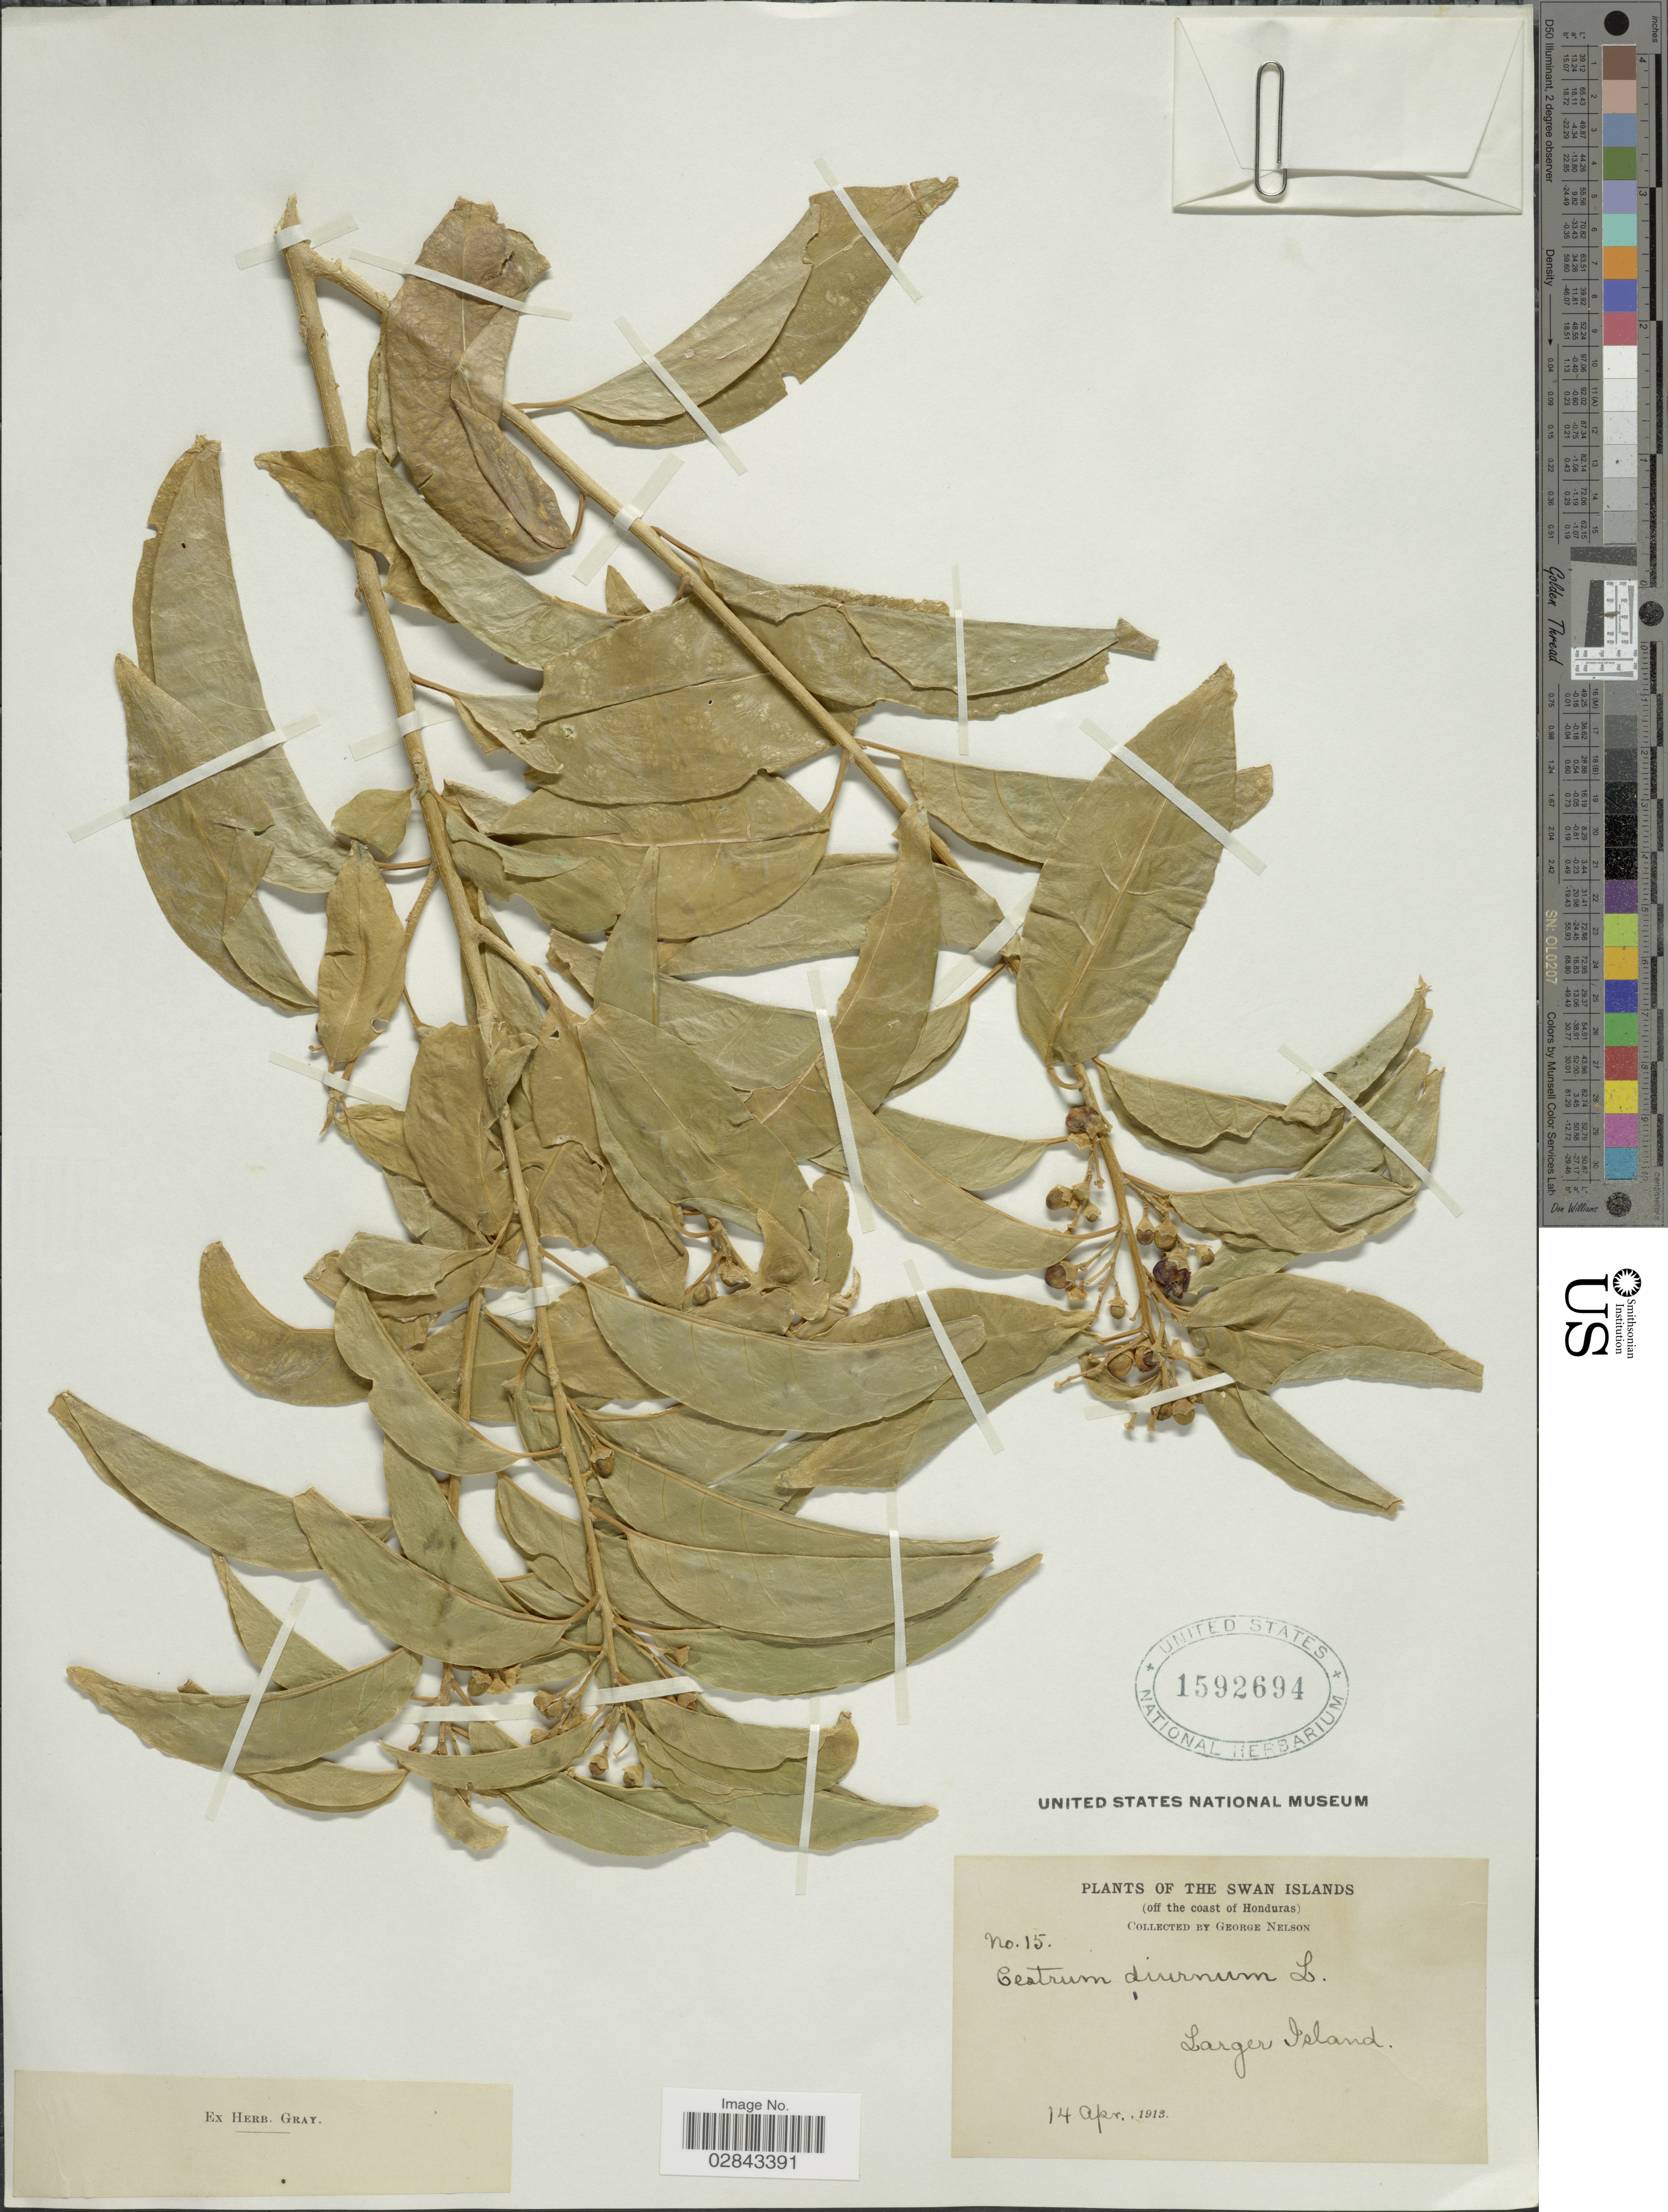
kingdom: Plantae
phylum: Tracheophyta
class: Magnoliopsida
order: Solanales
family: Solanaceae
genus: Cestrum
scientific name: Cestrum diurnum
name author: L.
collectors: G. Nelson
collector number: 15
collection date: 1913-04-14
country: Honduras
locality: The Swan Islands (off the coast of Honduras). Larger Island.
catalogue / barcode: US 1592694